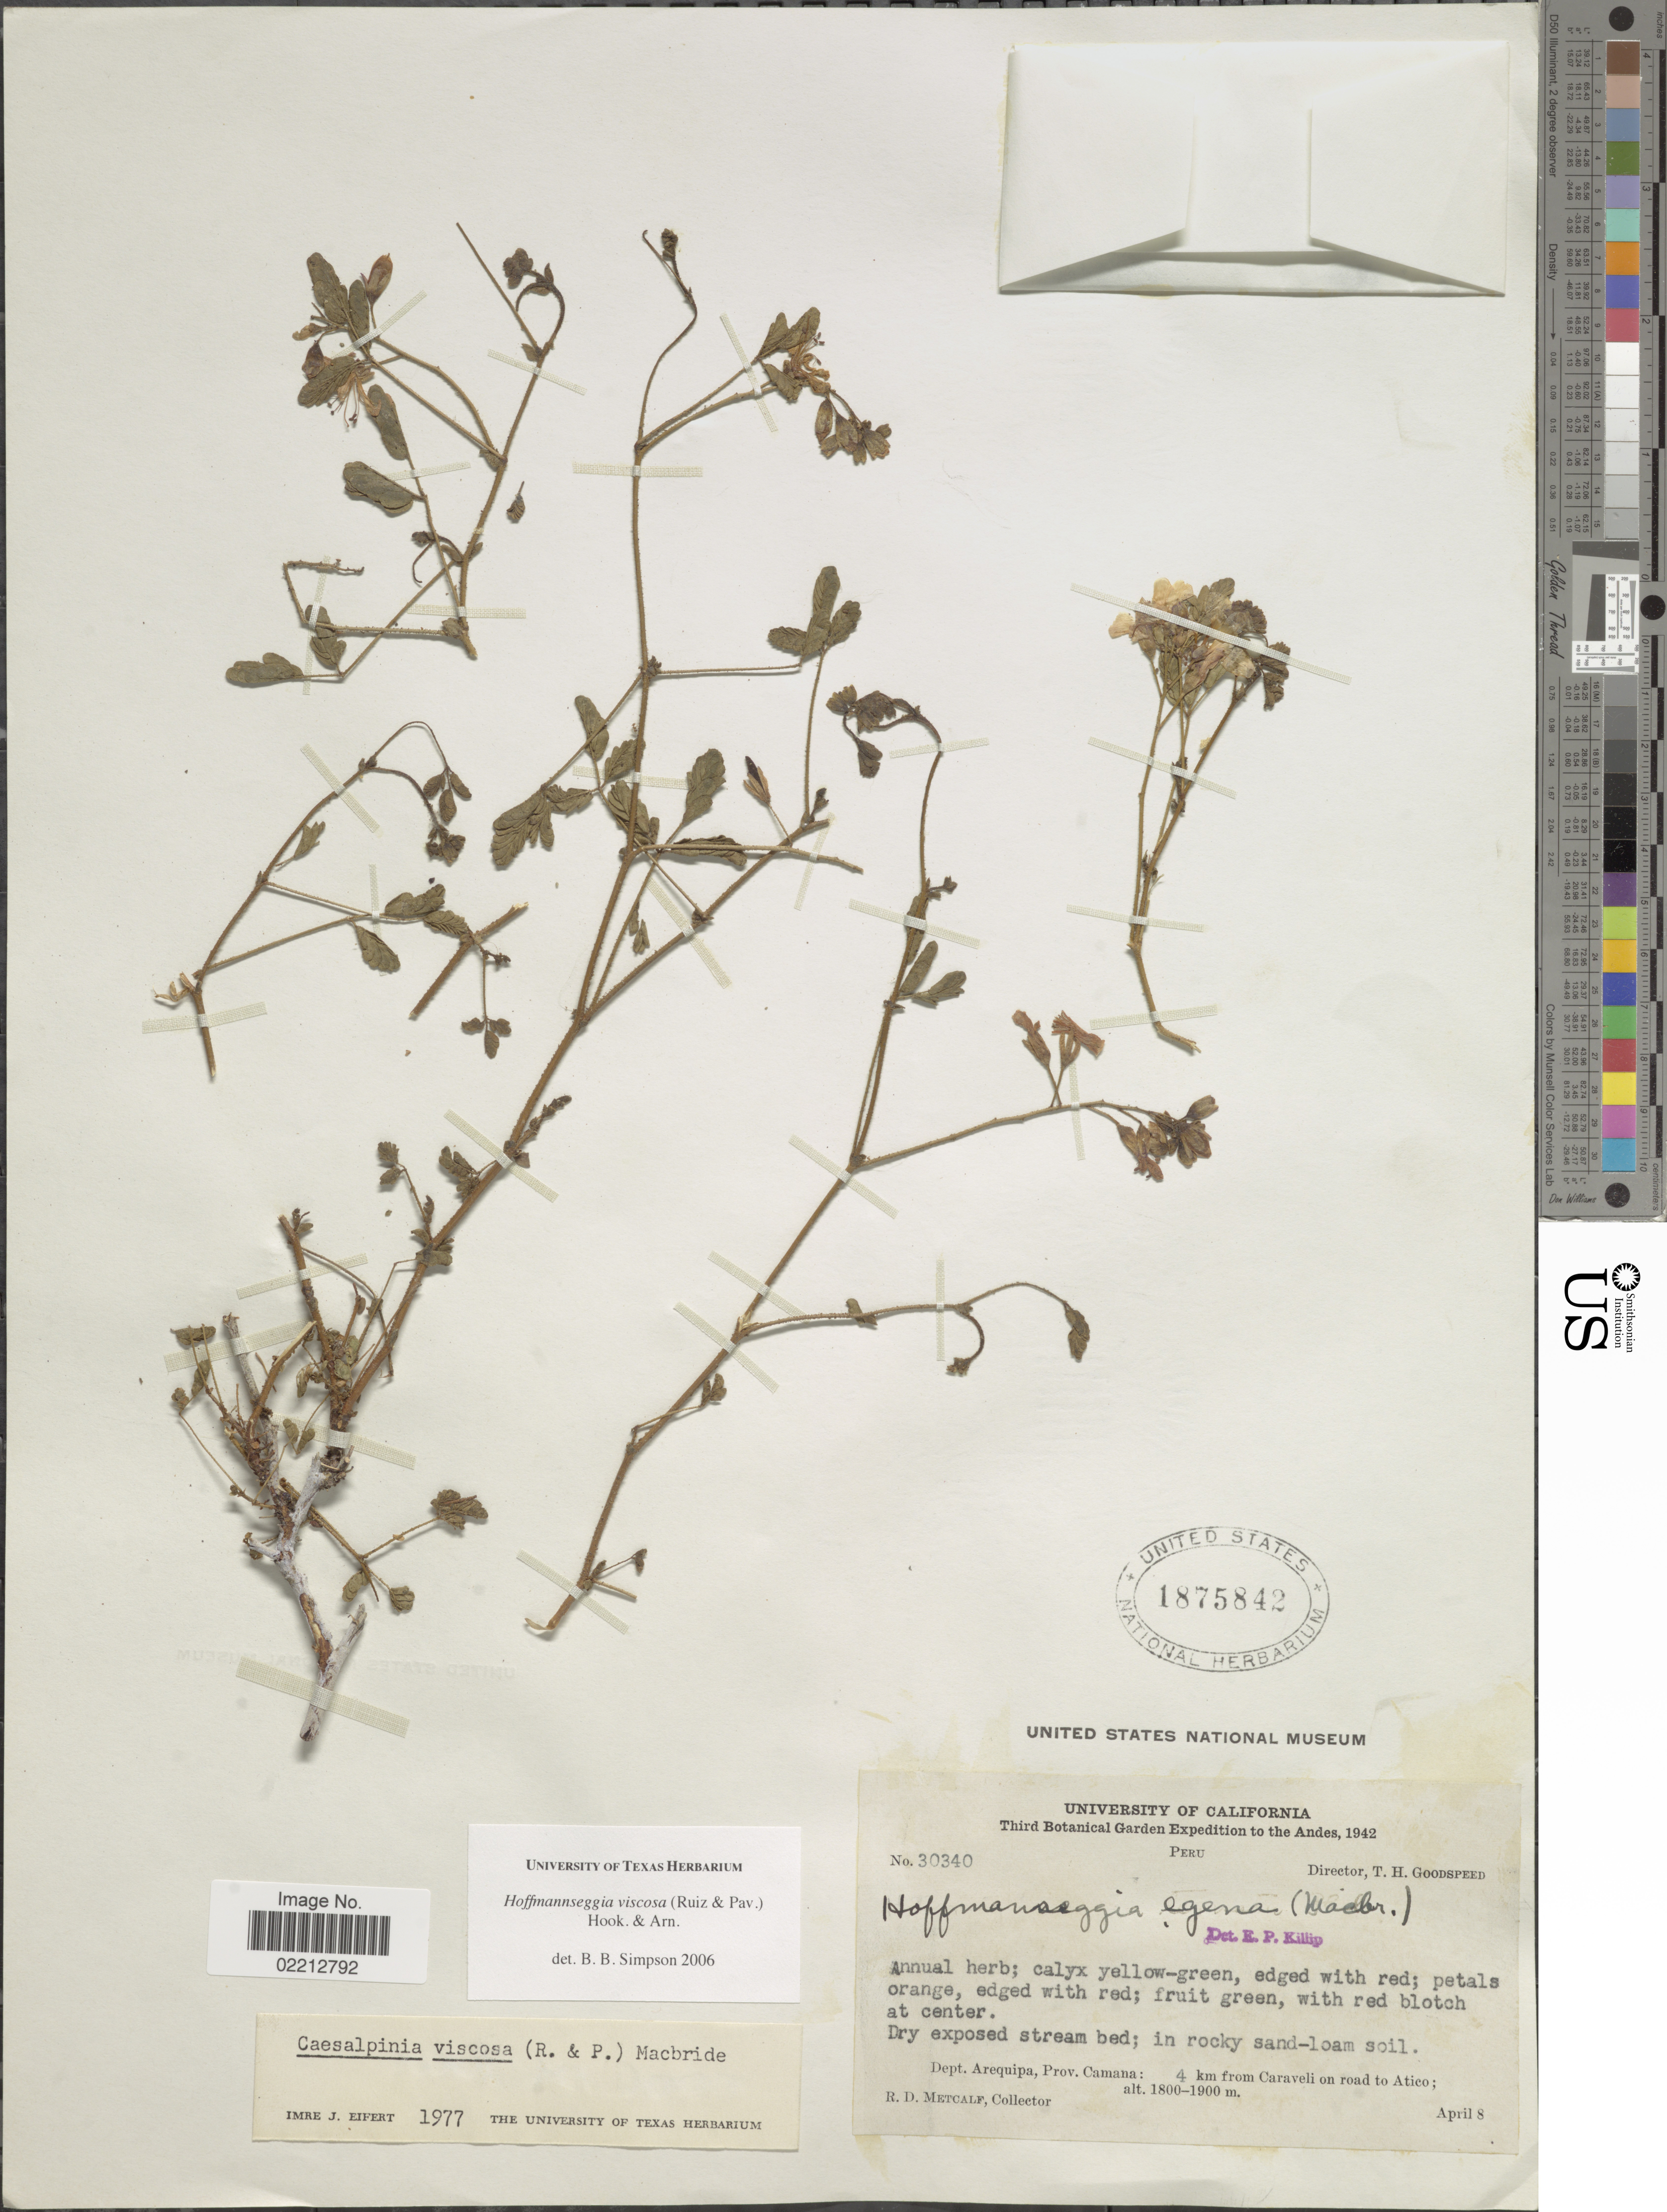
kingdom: Plantae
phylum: Tracheophyta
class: Magnoliopsida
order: Fabales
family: Fabaceae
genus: Hoffmannseggia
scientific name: Hoffmannseggia viscosa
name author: Hook. & Arn.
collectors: R. D. Metcalf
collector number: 30340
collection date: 1942-04-08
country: Peru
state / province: Arequipa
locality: The Andes, Prov. Camana: 4 km from Caraveli on road to Atico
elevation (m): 1800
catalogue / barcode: US 1875842